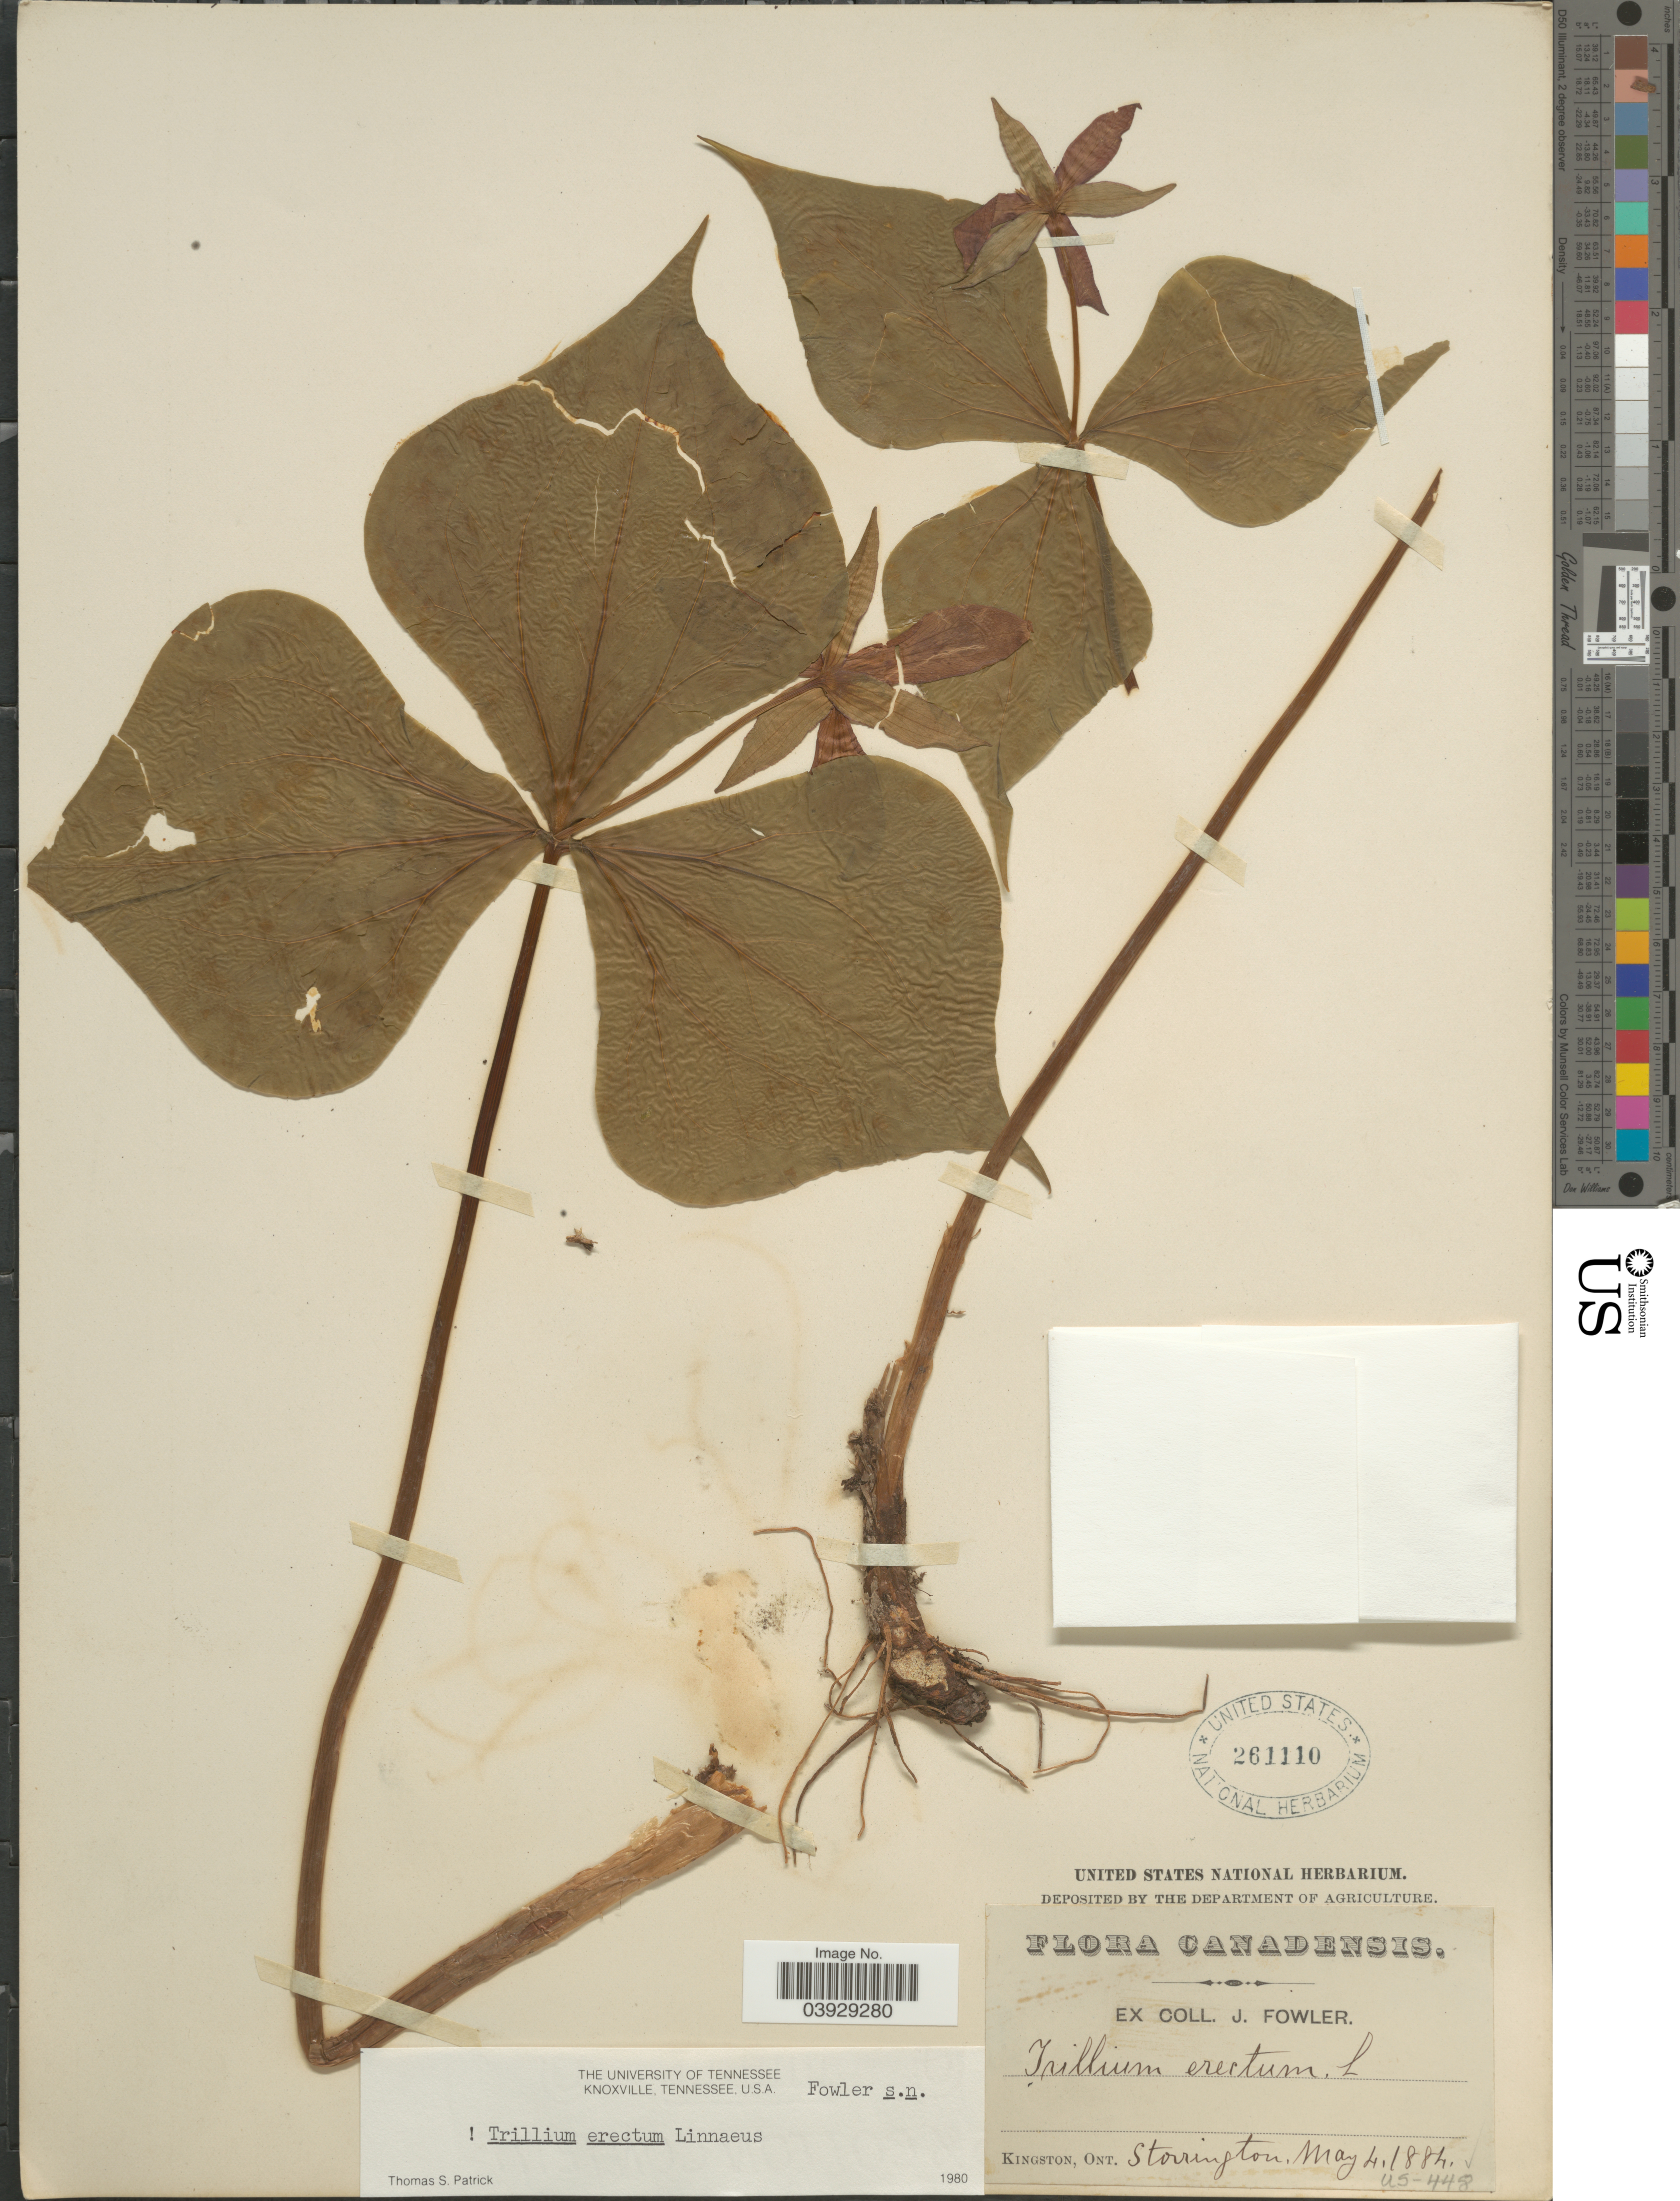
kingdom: Plantae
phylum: Tracheophyta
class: Liliopsida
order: Liliales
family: Melanthiaceae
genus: Trillium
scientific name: Trillium erectum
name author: L.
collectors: J. Fowler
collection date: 1884-05-04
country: Canada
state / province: Ontario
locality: Storrington.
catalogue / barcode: US 261110